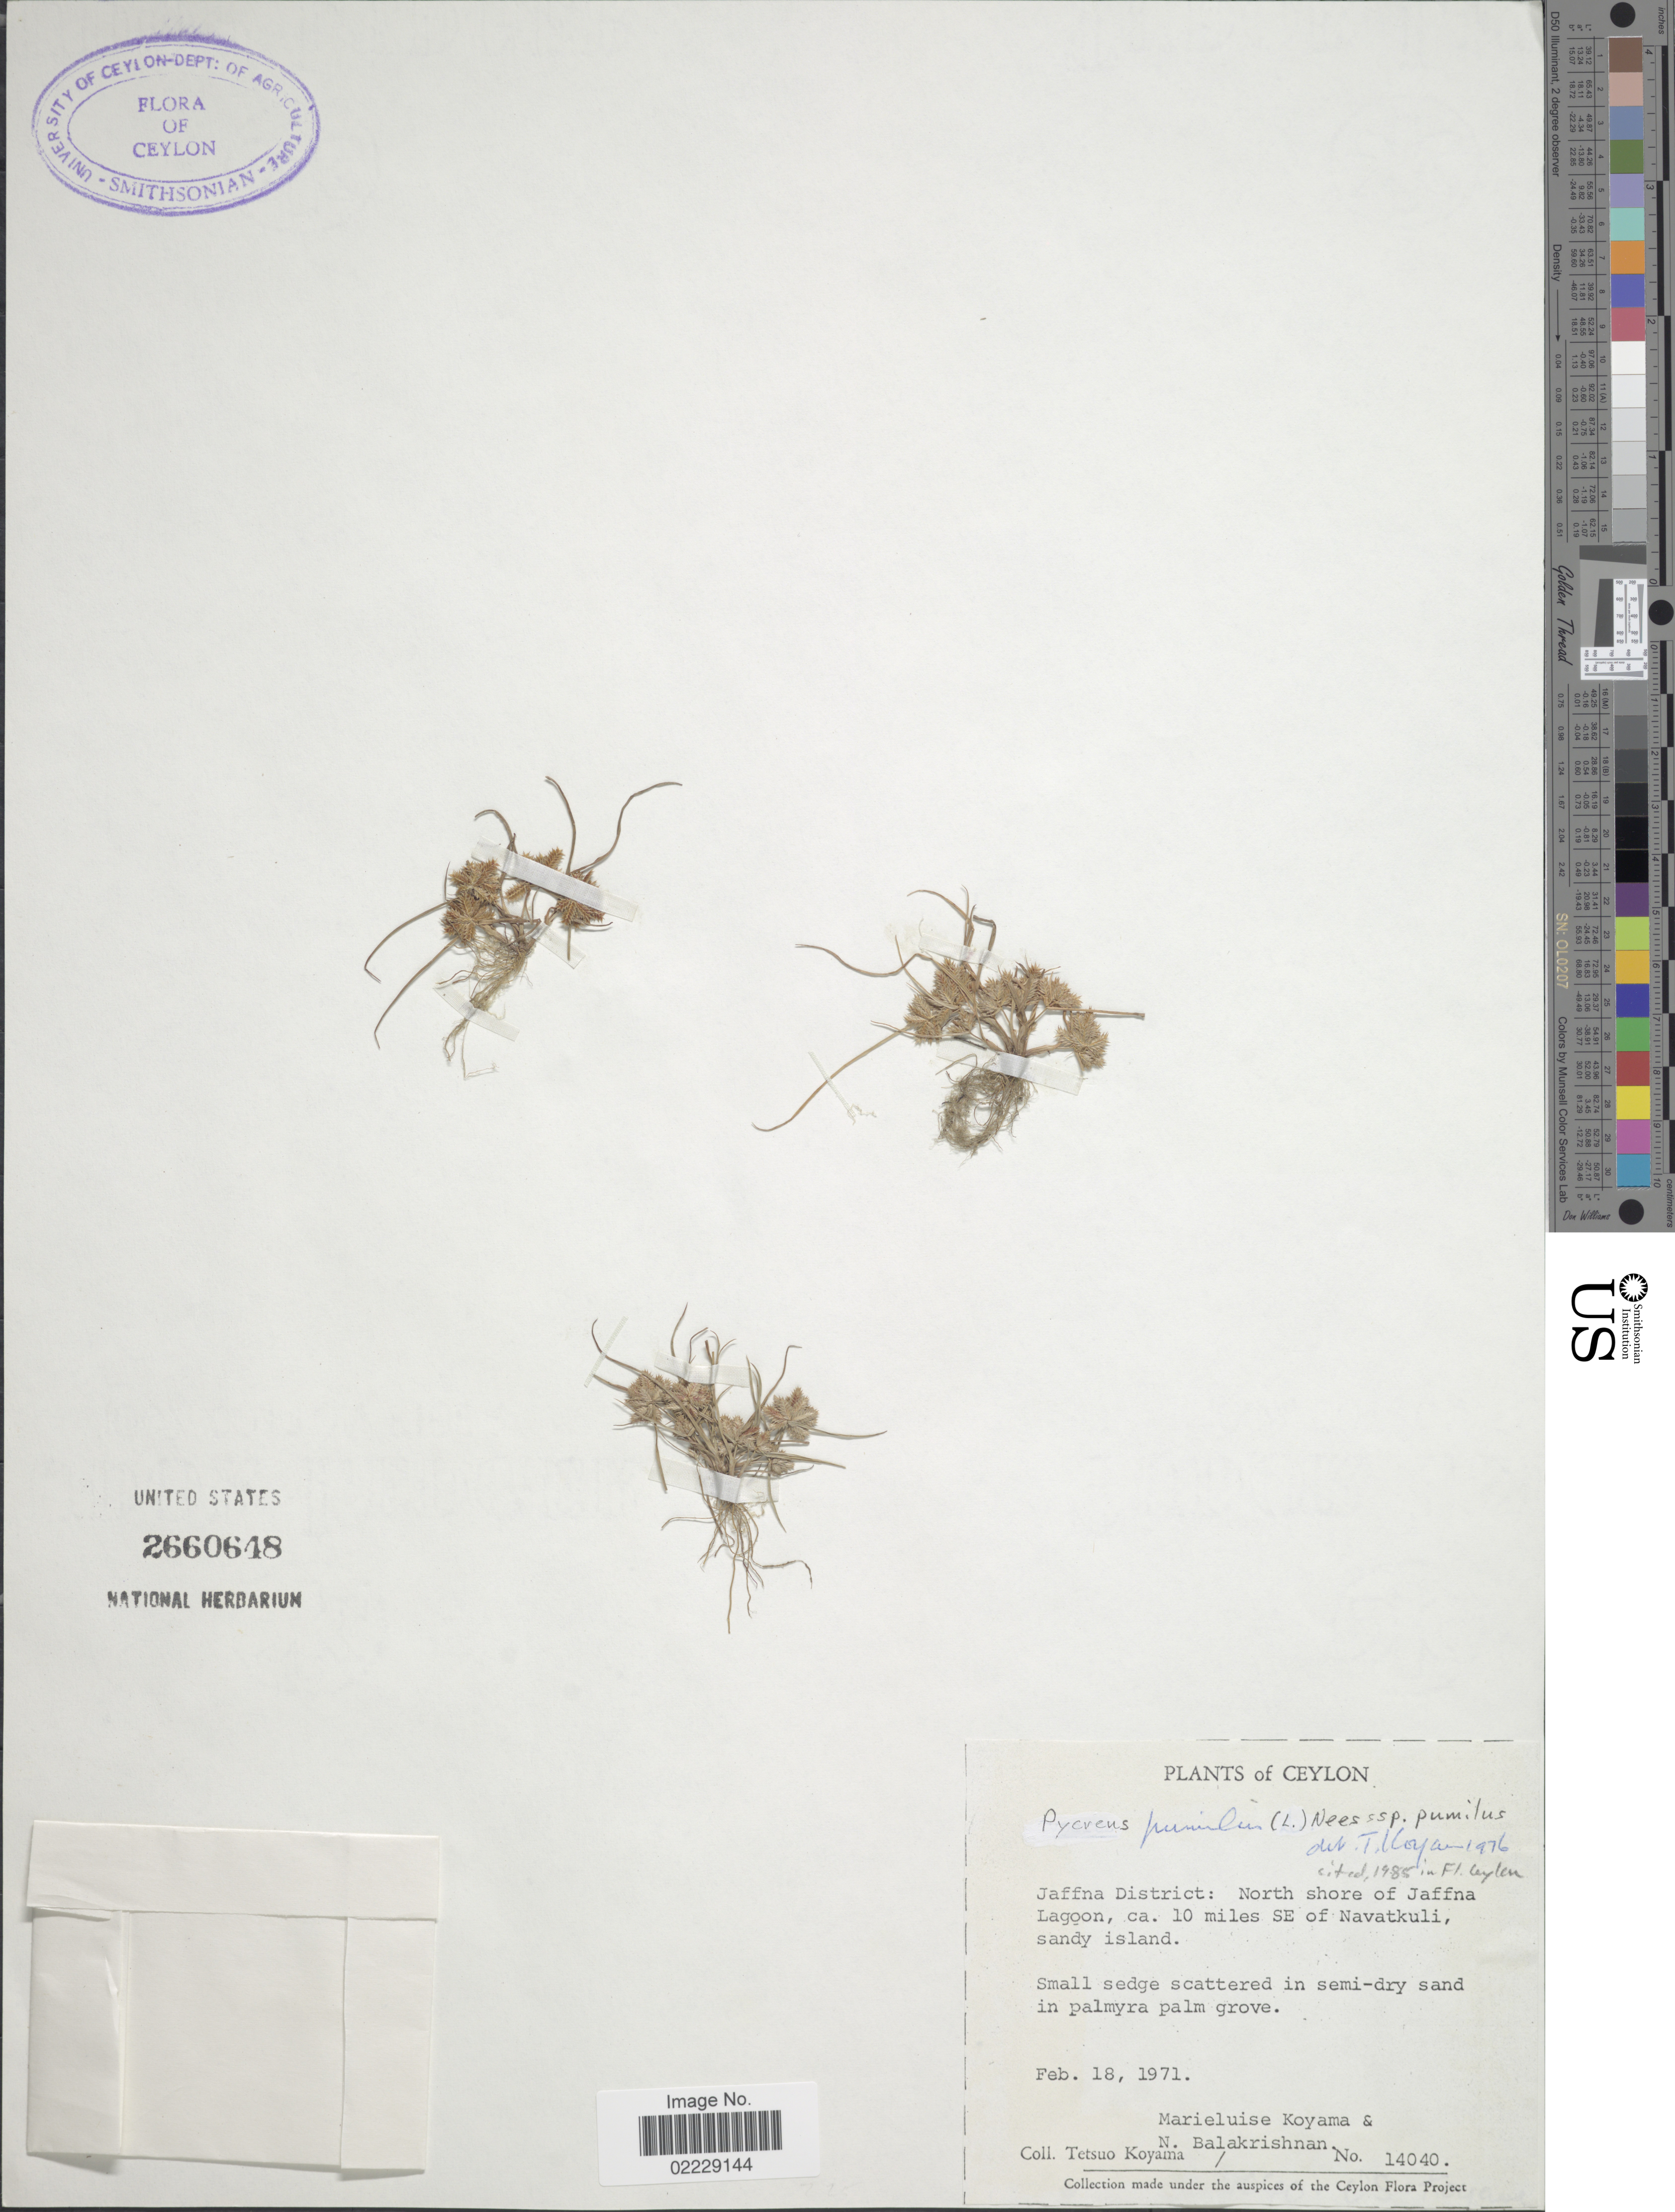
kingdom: Plantae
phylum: Tracheophyta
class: Liliopsida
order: Poales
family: Cyperaceae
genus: Cyperus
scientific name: Cyperus pumilus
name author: L.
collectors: T. Koyama, M. Koyama & N. Balakrishnan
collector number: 14040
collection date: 1971-02-18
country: Sri Lanka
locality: Ceylon, Jaffna District: North shore of Jaffna Lagoon, ca. 10 miles SE of Navatkuli, sandy island.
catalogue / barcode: US 2660648